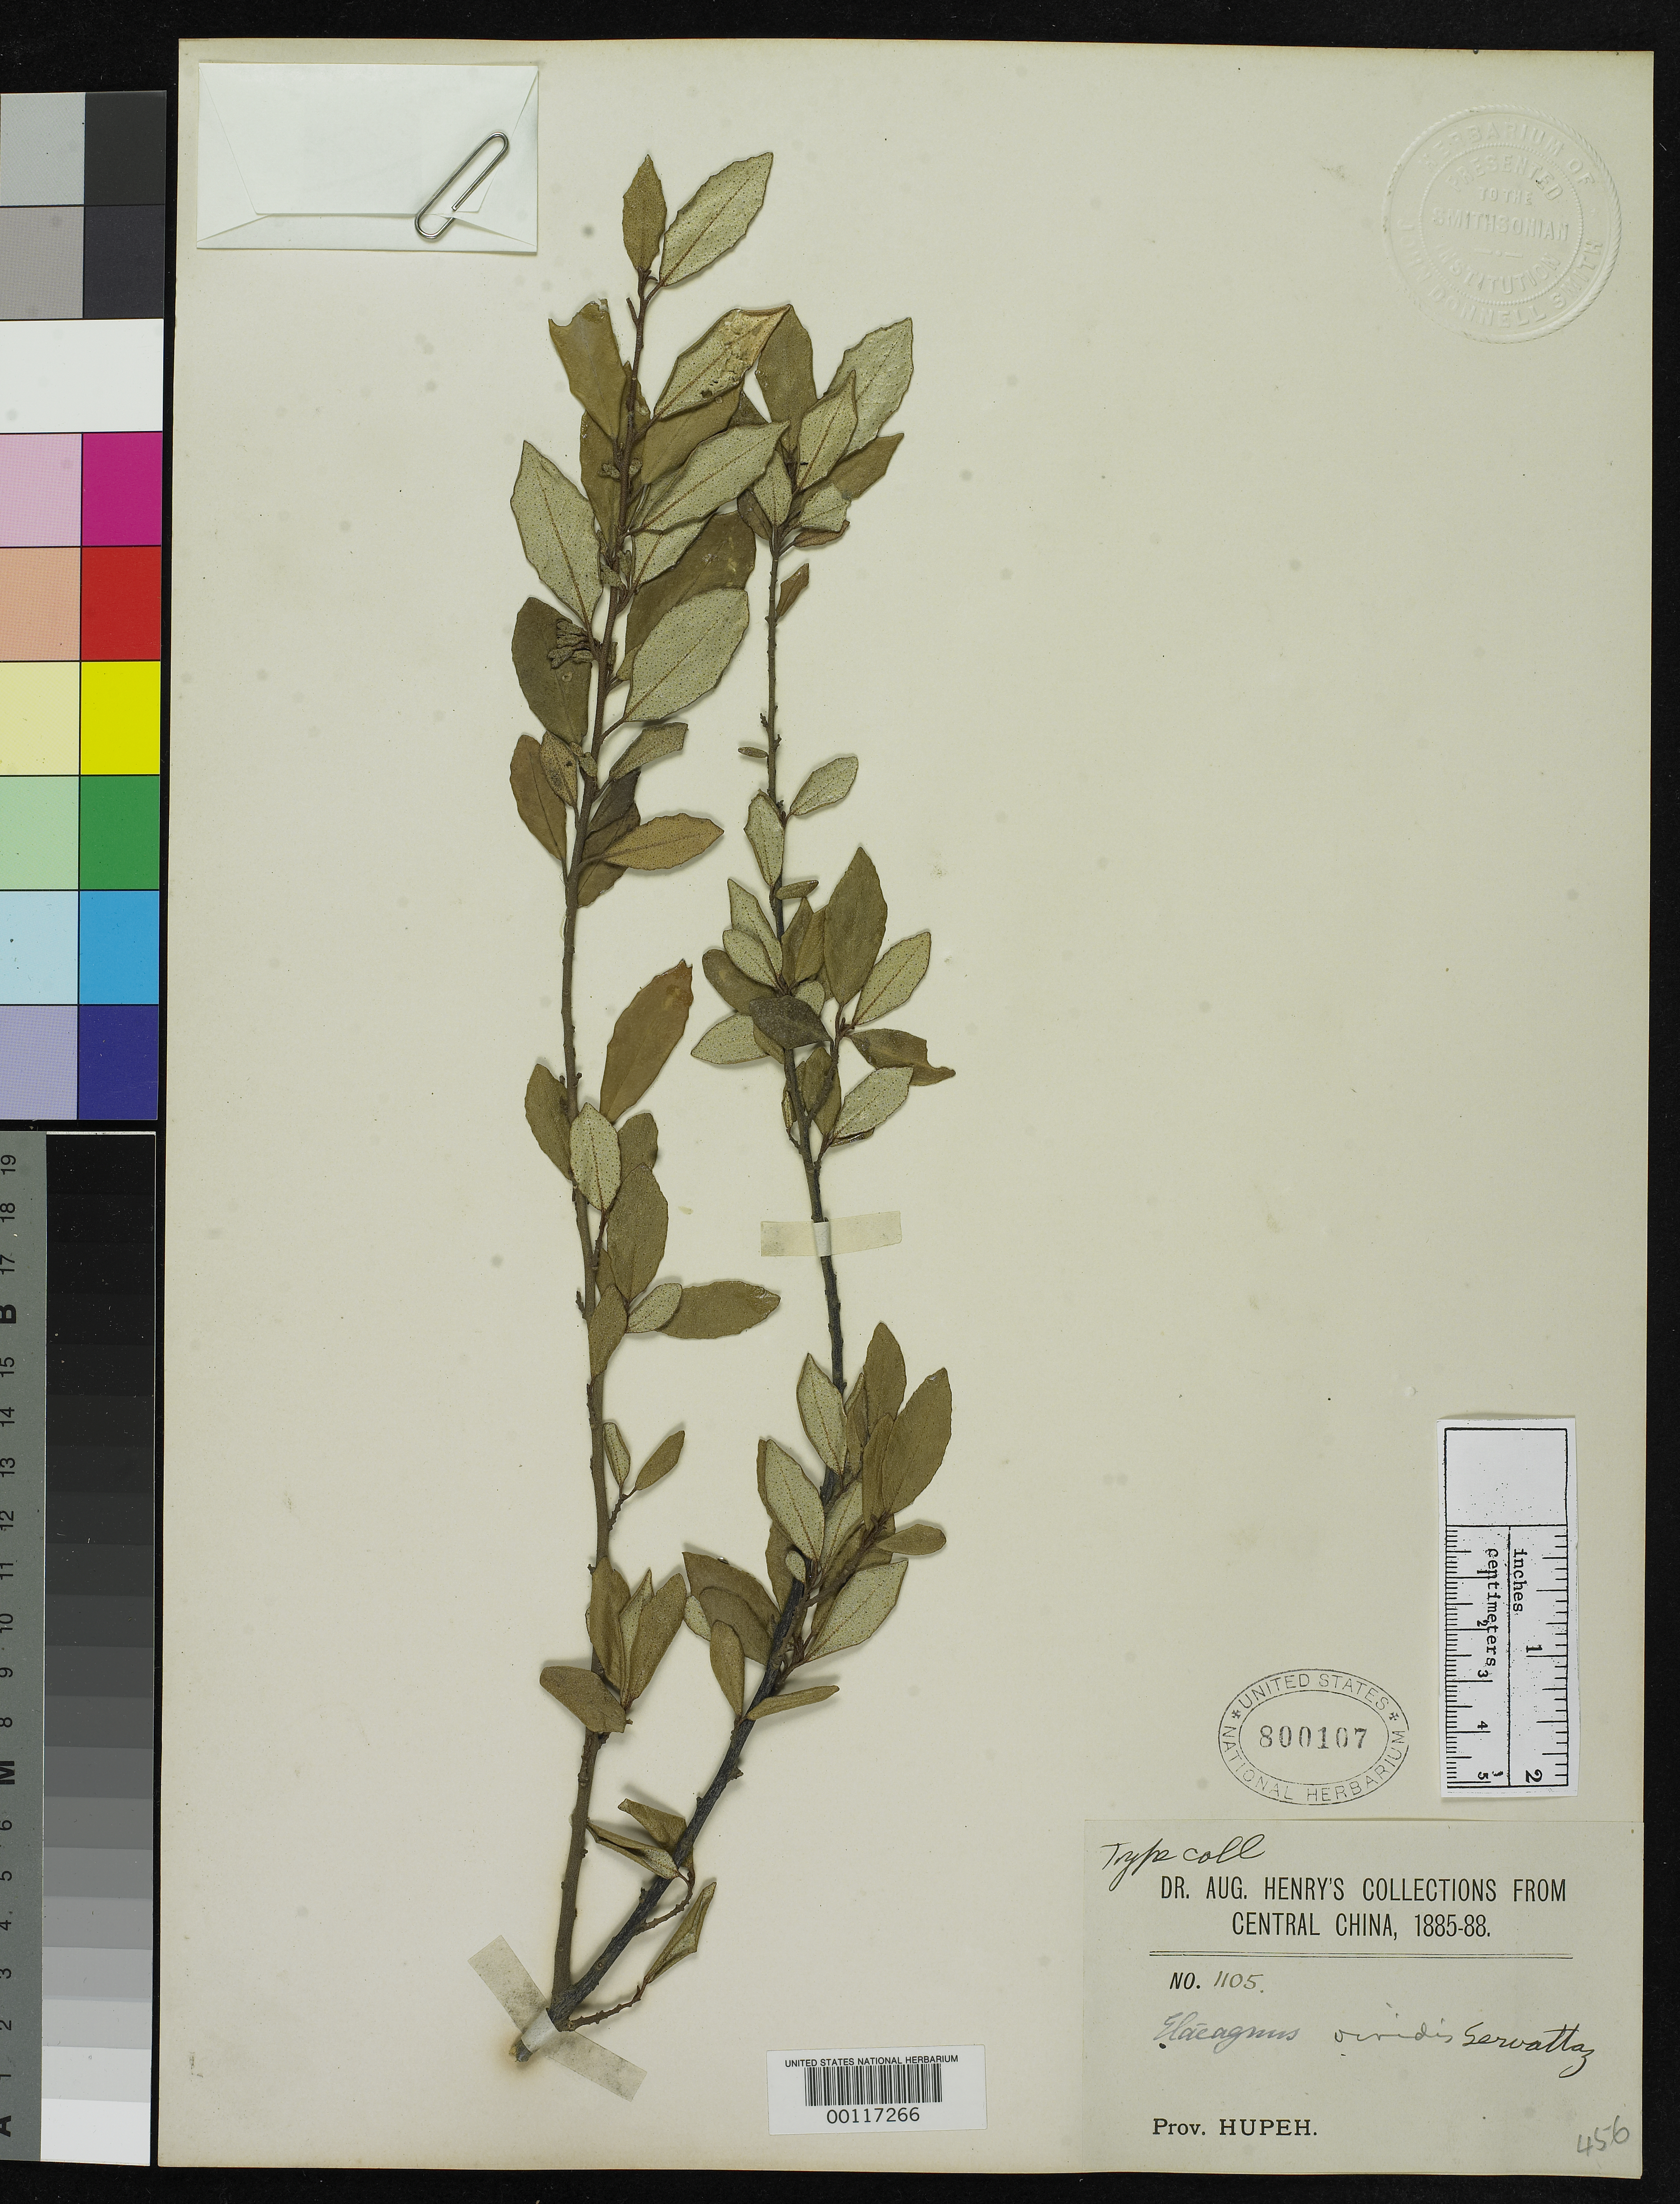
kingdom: Plantae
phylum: Tracheophyta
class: Magnoliopsida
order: Rosales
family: Elaeagnaceae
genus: Elaeagnus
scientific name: Elaeagnus viridis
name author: Servettaz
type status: Isotype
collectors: A. Henry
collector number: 1105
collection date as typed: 1885-88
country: China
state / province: Hubei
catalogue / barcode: US 800107